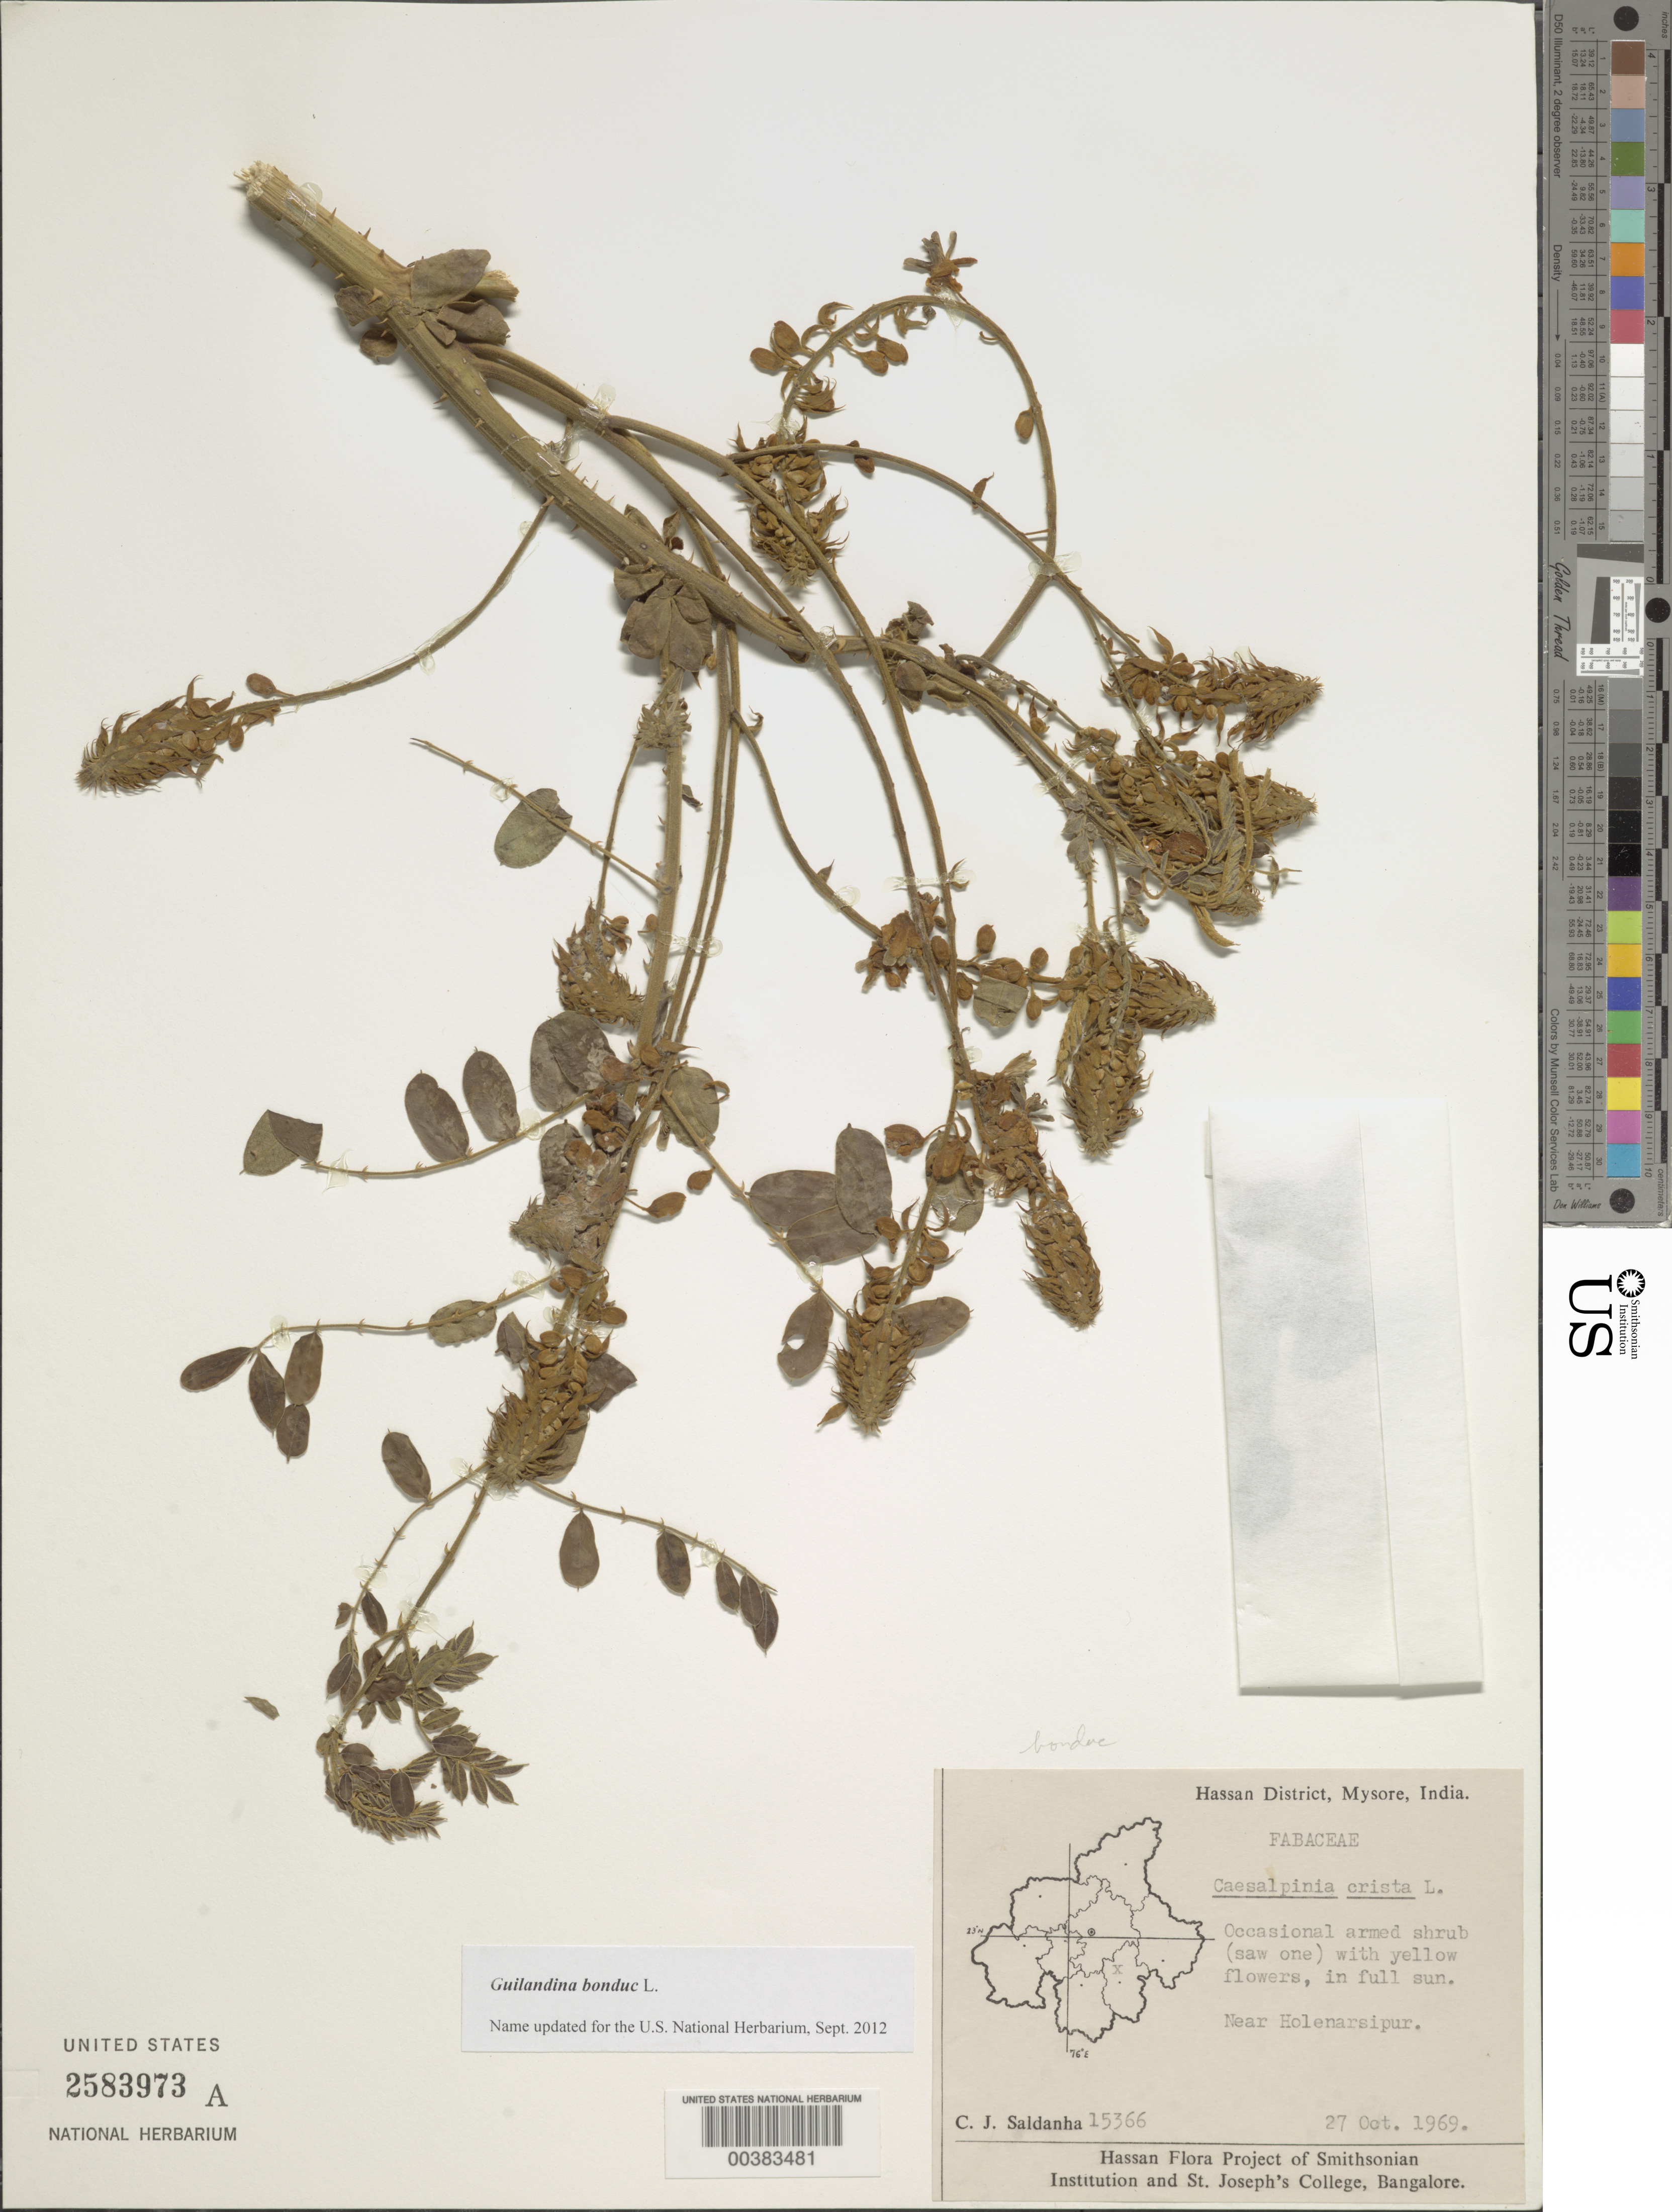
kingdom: Plantae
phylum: Tracheophyta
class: Magnoliopsida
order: Fabales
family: Fabaceae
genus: Guilandina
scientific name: Guilandina bonduc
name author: L.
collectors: C. J. Saldanha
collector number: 15366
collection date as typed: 27 Oct 1969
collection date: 1969-10-27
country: India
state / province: Karnataka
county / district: Hassan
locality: Near holenarsipur, mysore state [mysore state = karnataka.]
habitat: In full sun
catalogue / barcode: US 2583973A